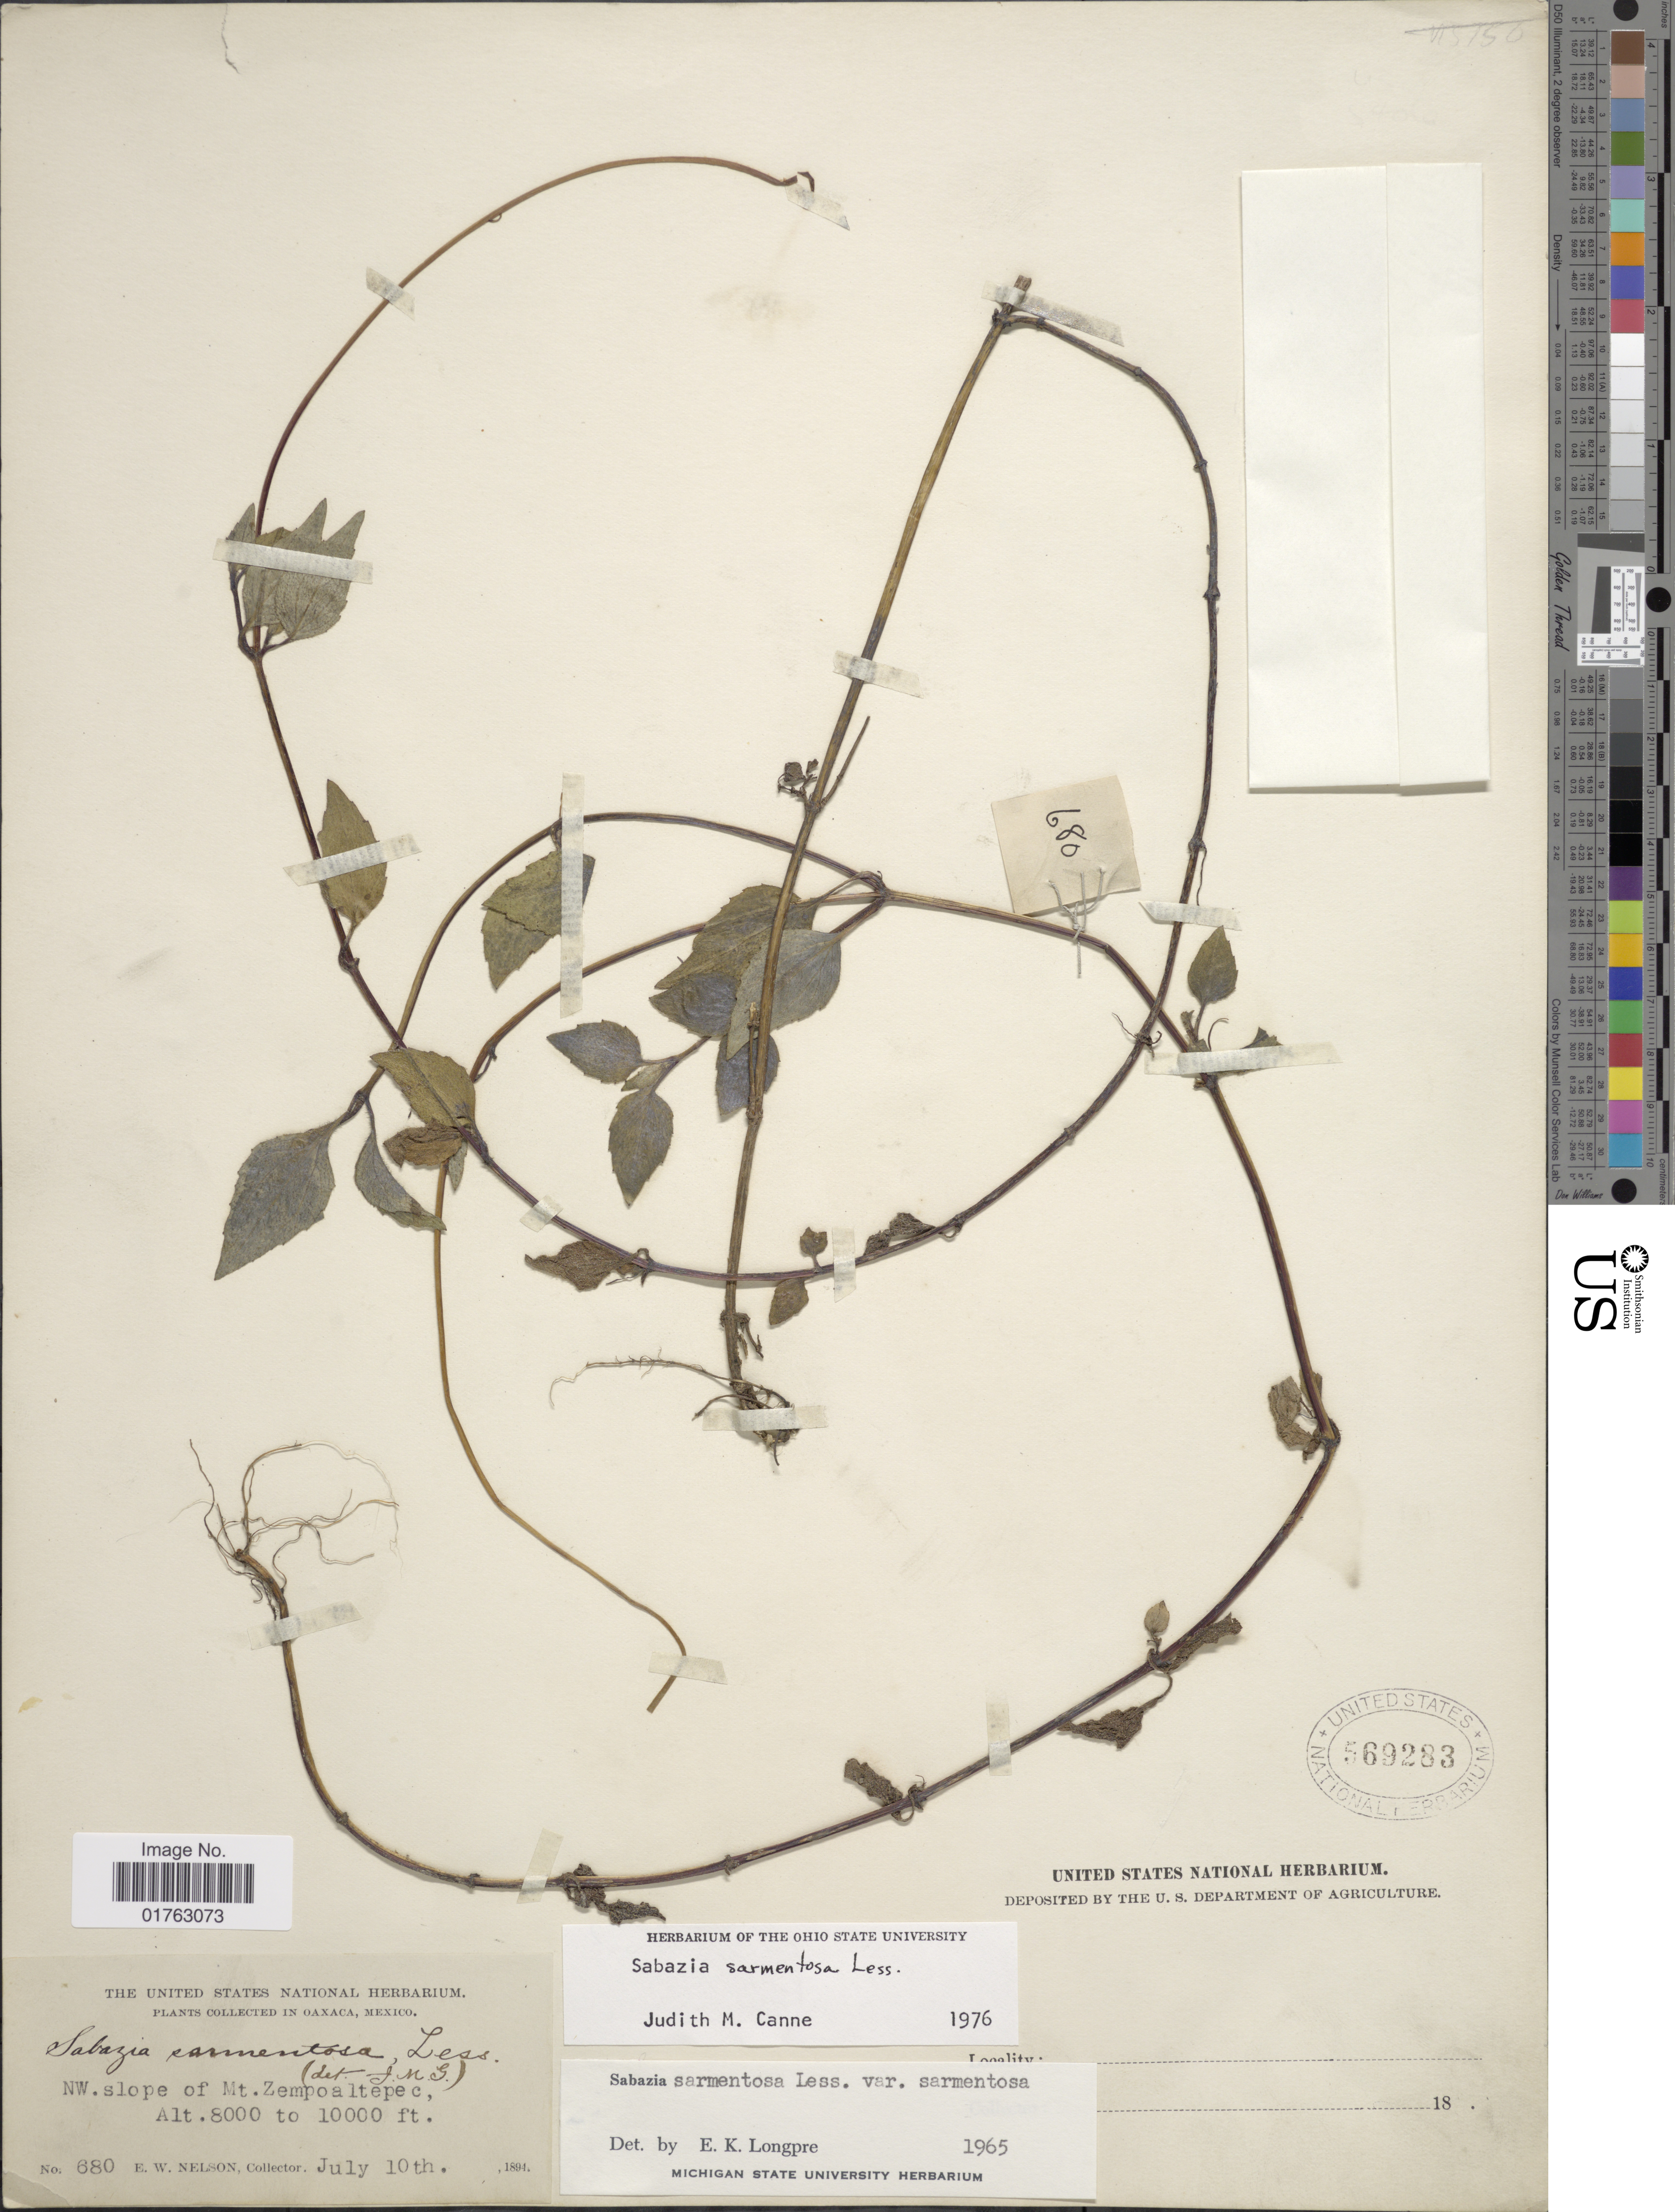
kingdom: Plantae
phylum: Tracheophyta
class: Magnoliopsida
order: Asterales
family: Asteraceae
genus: Sabazia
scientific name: Sabazia sarmentosa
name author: Less.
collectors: E. W. Nelson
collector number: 680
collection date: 1894-07-10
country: Mexico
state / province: Oaxaca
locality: NW. slope of Mt. Zempoaltepec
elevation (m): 2438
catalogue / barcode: US 569283